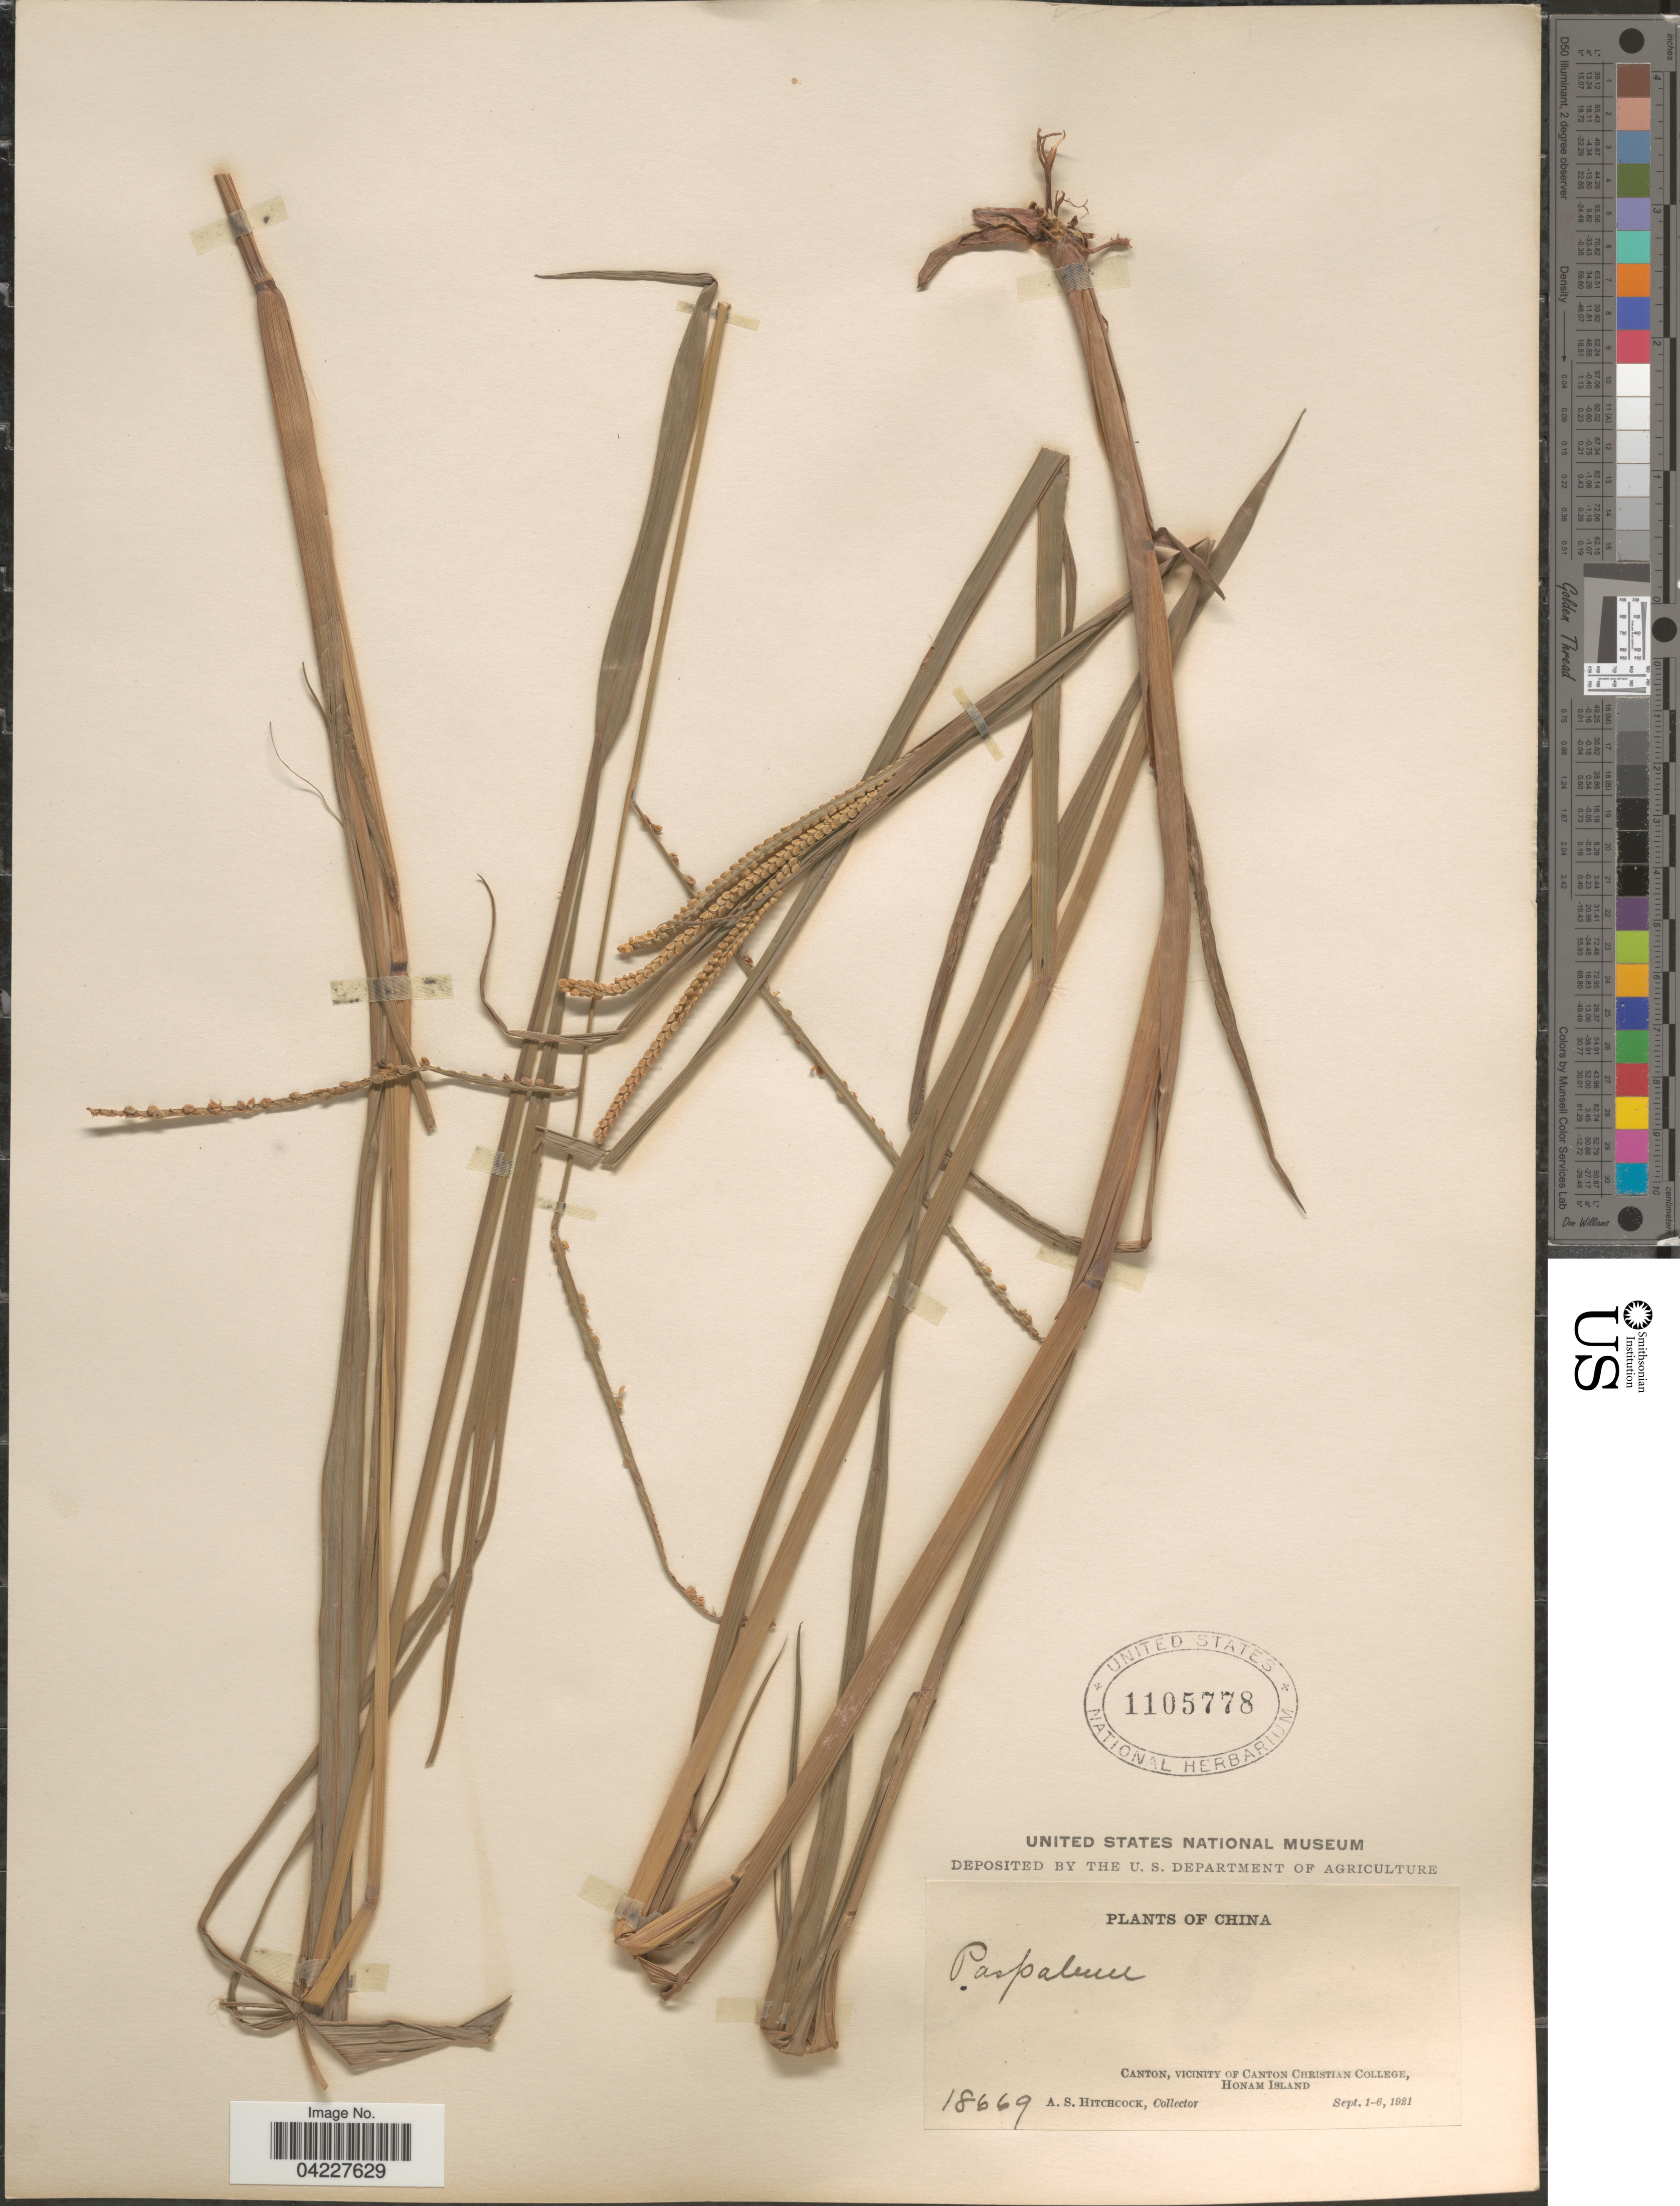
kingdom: Plantae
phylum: Tracheophyta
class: Liliopsida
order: Poales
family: Poaceae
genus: Paspalum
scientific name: Paspalum scrobiculatum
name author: L.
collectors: A. S. Hitchcock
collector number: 18669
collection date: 1921-09-01/1921-09-06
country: China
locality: Canton, Vicinity Of Canton Christian College, Honam Island.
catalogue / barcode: US 1105778